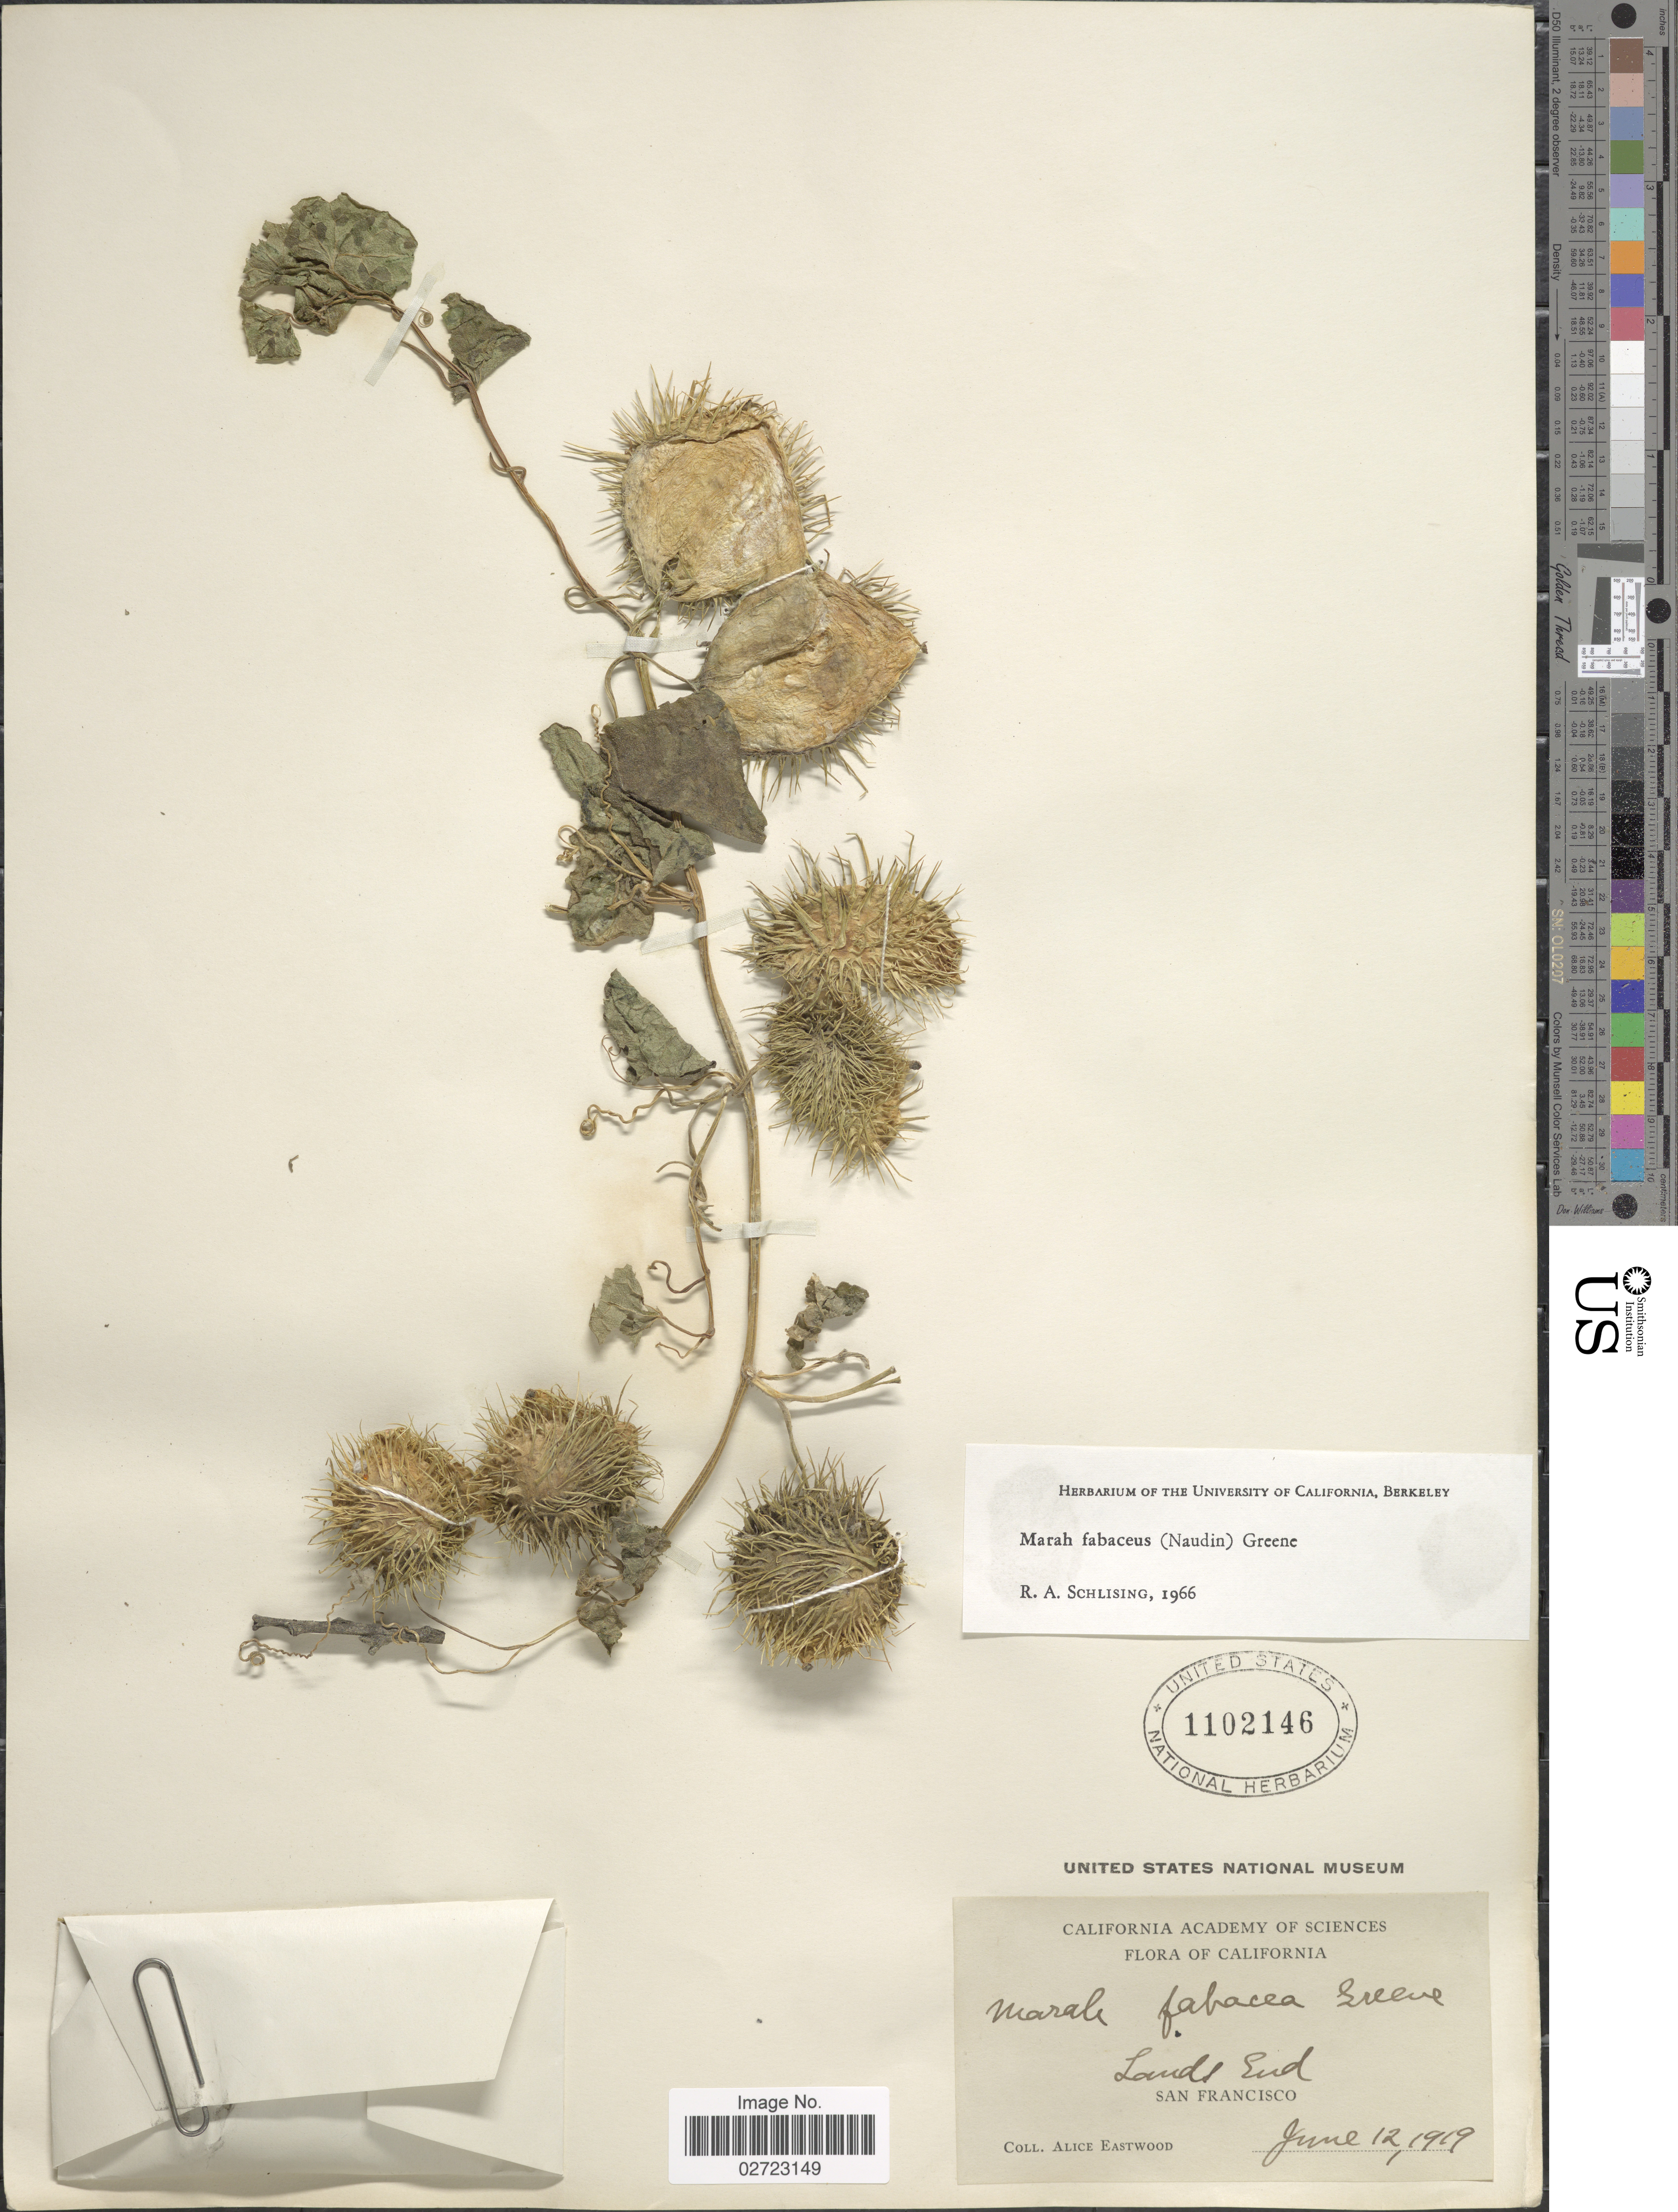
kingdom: Plantae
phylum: Tracheophyta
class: Magnoliopsida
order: Cucurbitales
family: Cucurbitaceae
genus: Marah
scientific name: Marah fabacea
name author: (Naudin) Greene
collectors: A. Eastwood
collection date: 1919-06-12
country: United States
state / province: California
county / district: San Francisco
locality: Lands End, San Francisco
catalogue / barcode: US 1102146